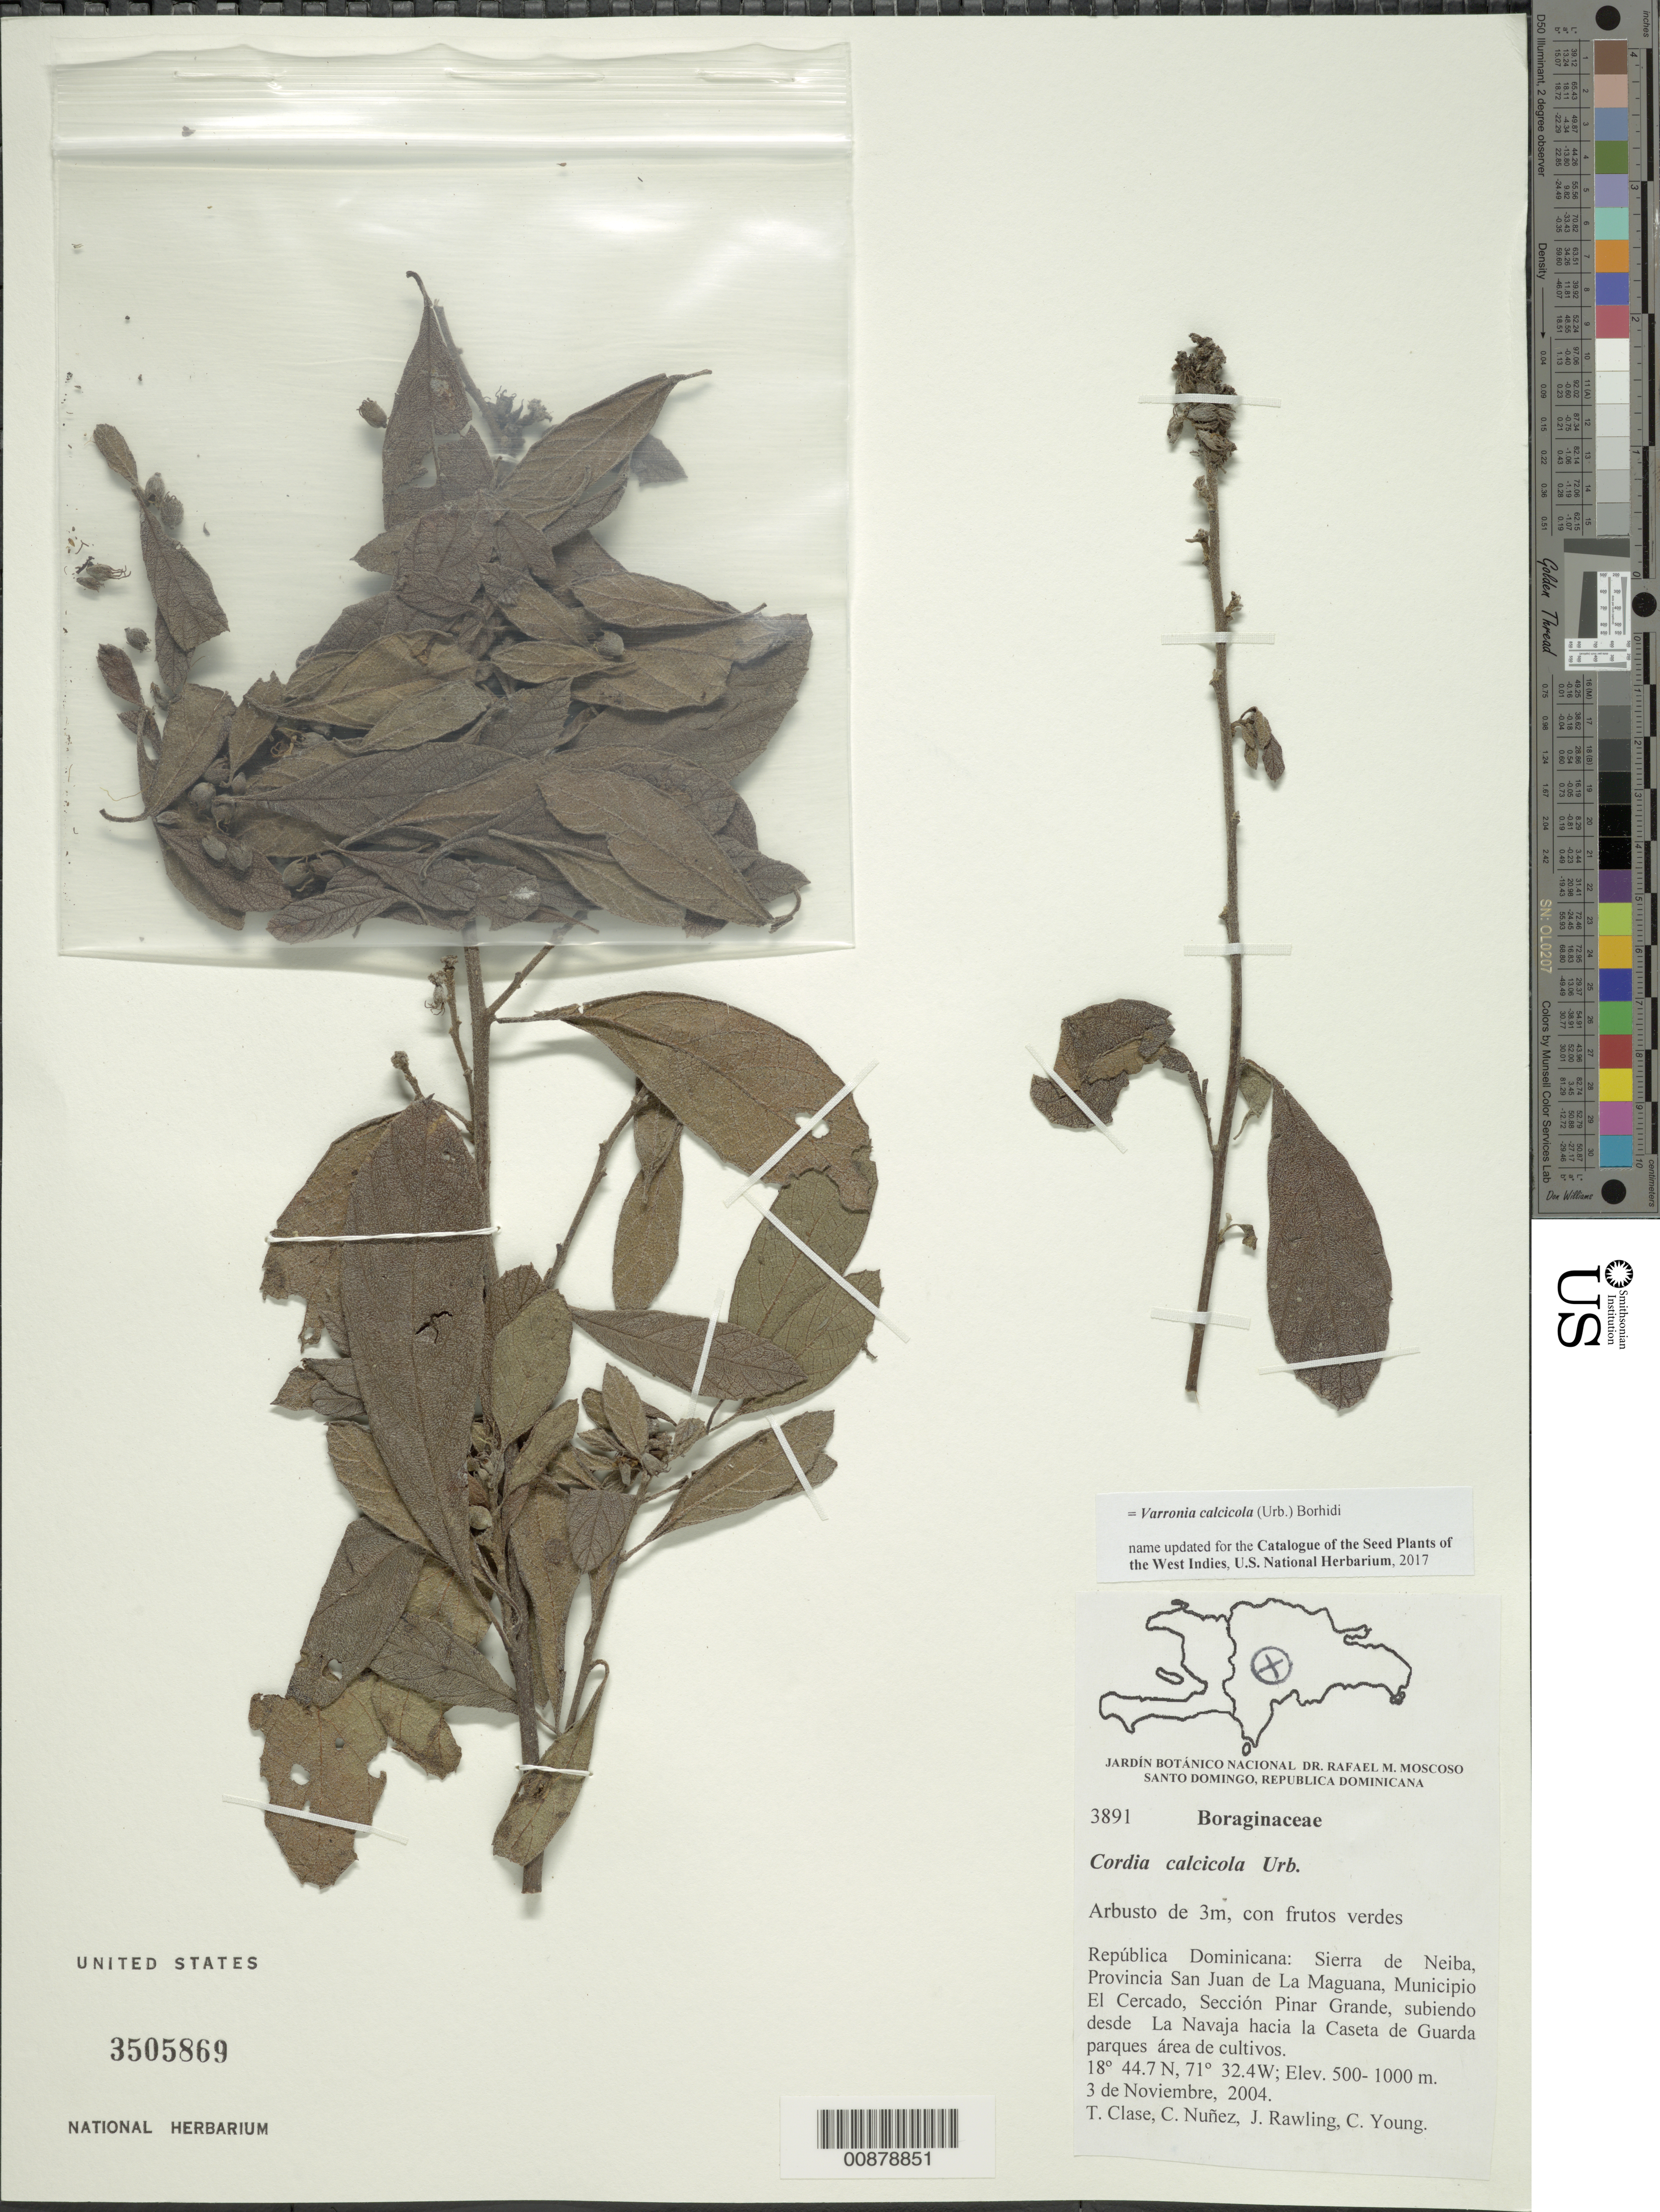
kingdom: Plantae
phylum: Tracheophyta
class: Magnoliopsida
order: Boraginales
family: Cordiaceae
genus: Varronia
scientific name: Varronia calcicola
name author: (Urb.) Borhidi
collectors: T. Clase, C. Nunez, J. Rawling & C. Young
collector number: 3891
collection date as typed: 03 Nov 2004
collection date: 2004-11-03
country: Dominican Republic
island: Hispaniola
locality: Sierra de Neiba, Prov. San Juan de La Maguana, Mun. El Cercado, Sección Pinar Grande, subiendo desde La Navaja hacia la Caseta de Guarda.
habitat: Parques área de cultivos.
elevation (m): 500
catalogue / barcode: US 3505869